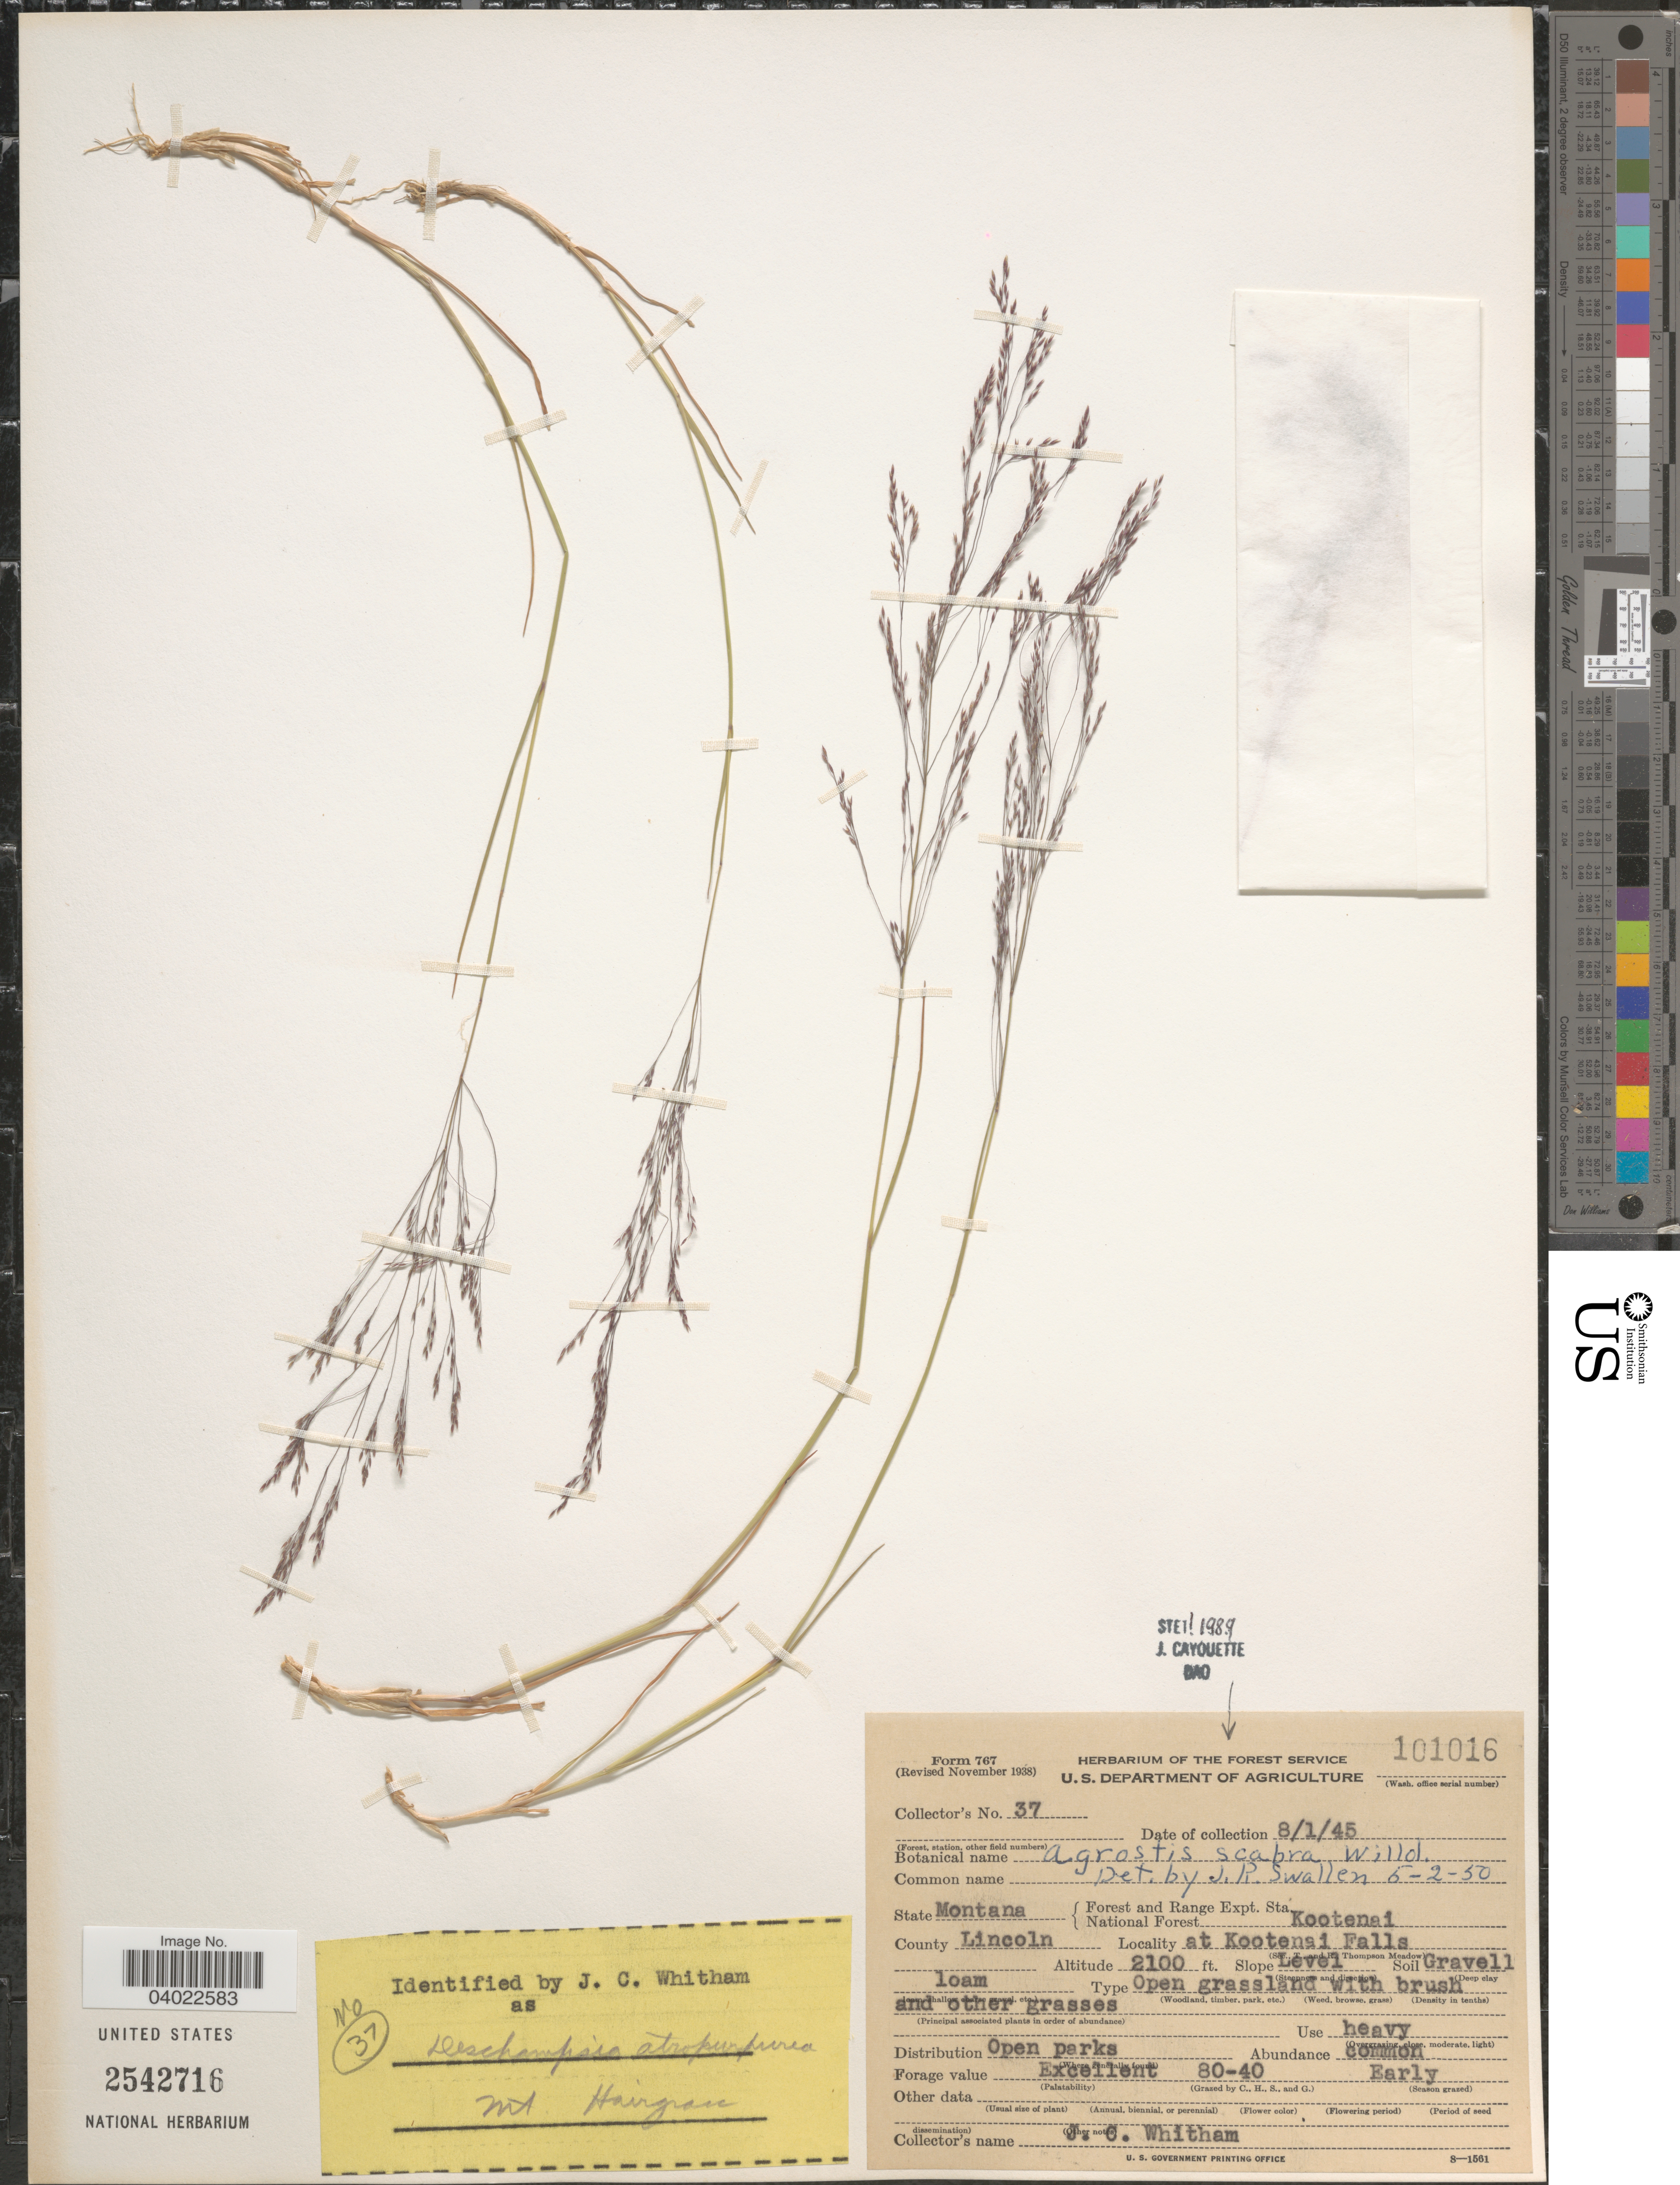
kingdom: Plantae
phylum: Tracheophyta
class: Liliopsida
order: Poales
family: Poaceae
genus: Agrostis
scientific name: Agrostis scabra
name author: Willd.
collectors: J. Whitham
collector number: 37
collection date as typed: Transcribed d/m/y: 1/8/45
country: United States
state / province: Montana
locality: Forest and Range Expt. Sta. National Forest Kootenai. County Lincoln. At Kootenai Falls.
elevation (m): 640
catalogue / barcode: US 2542716